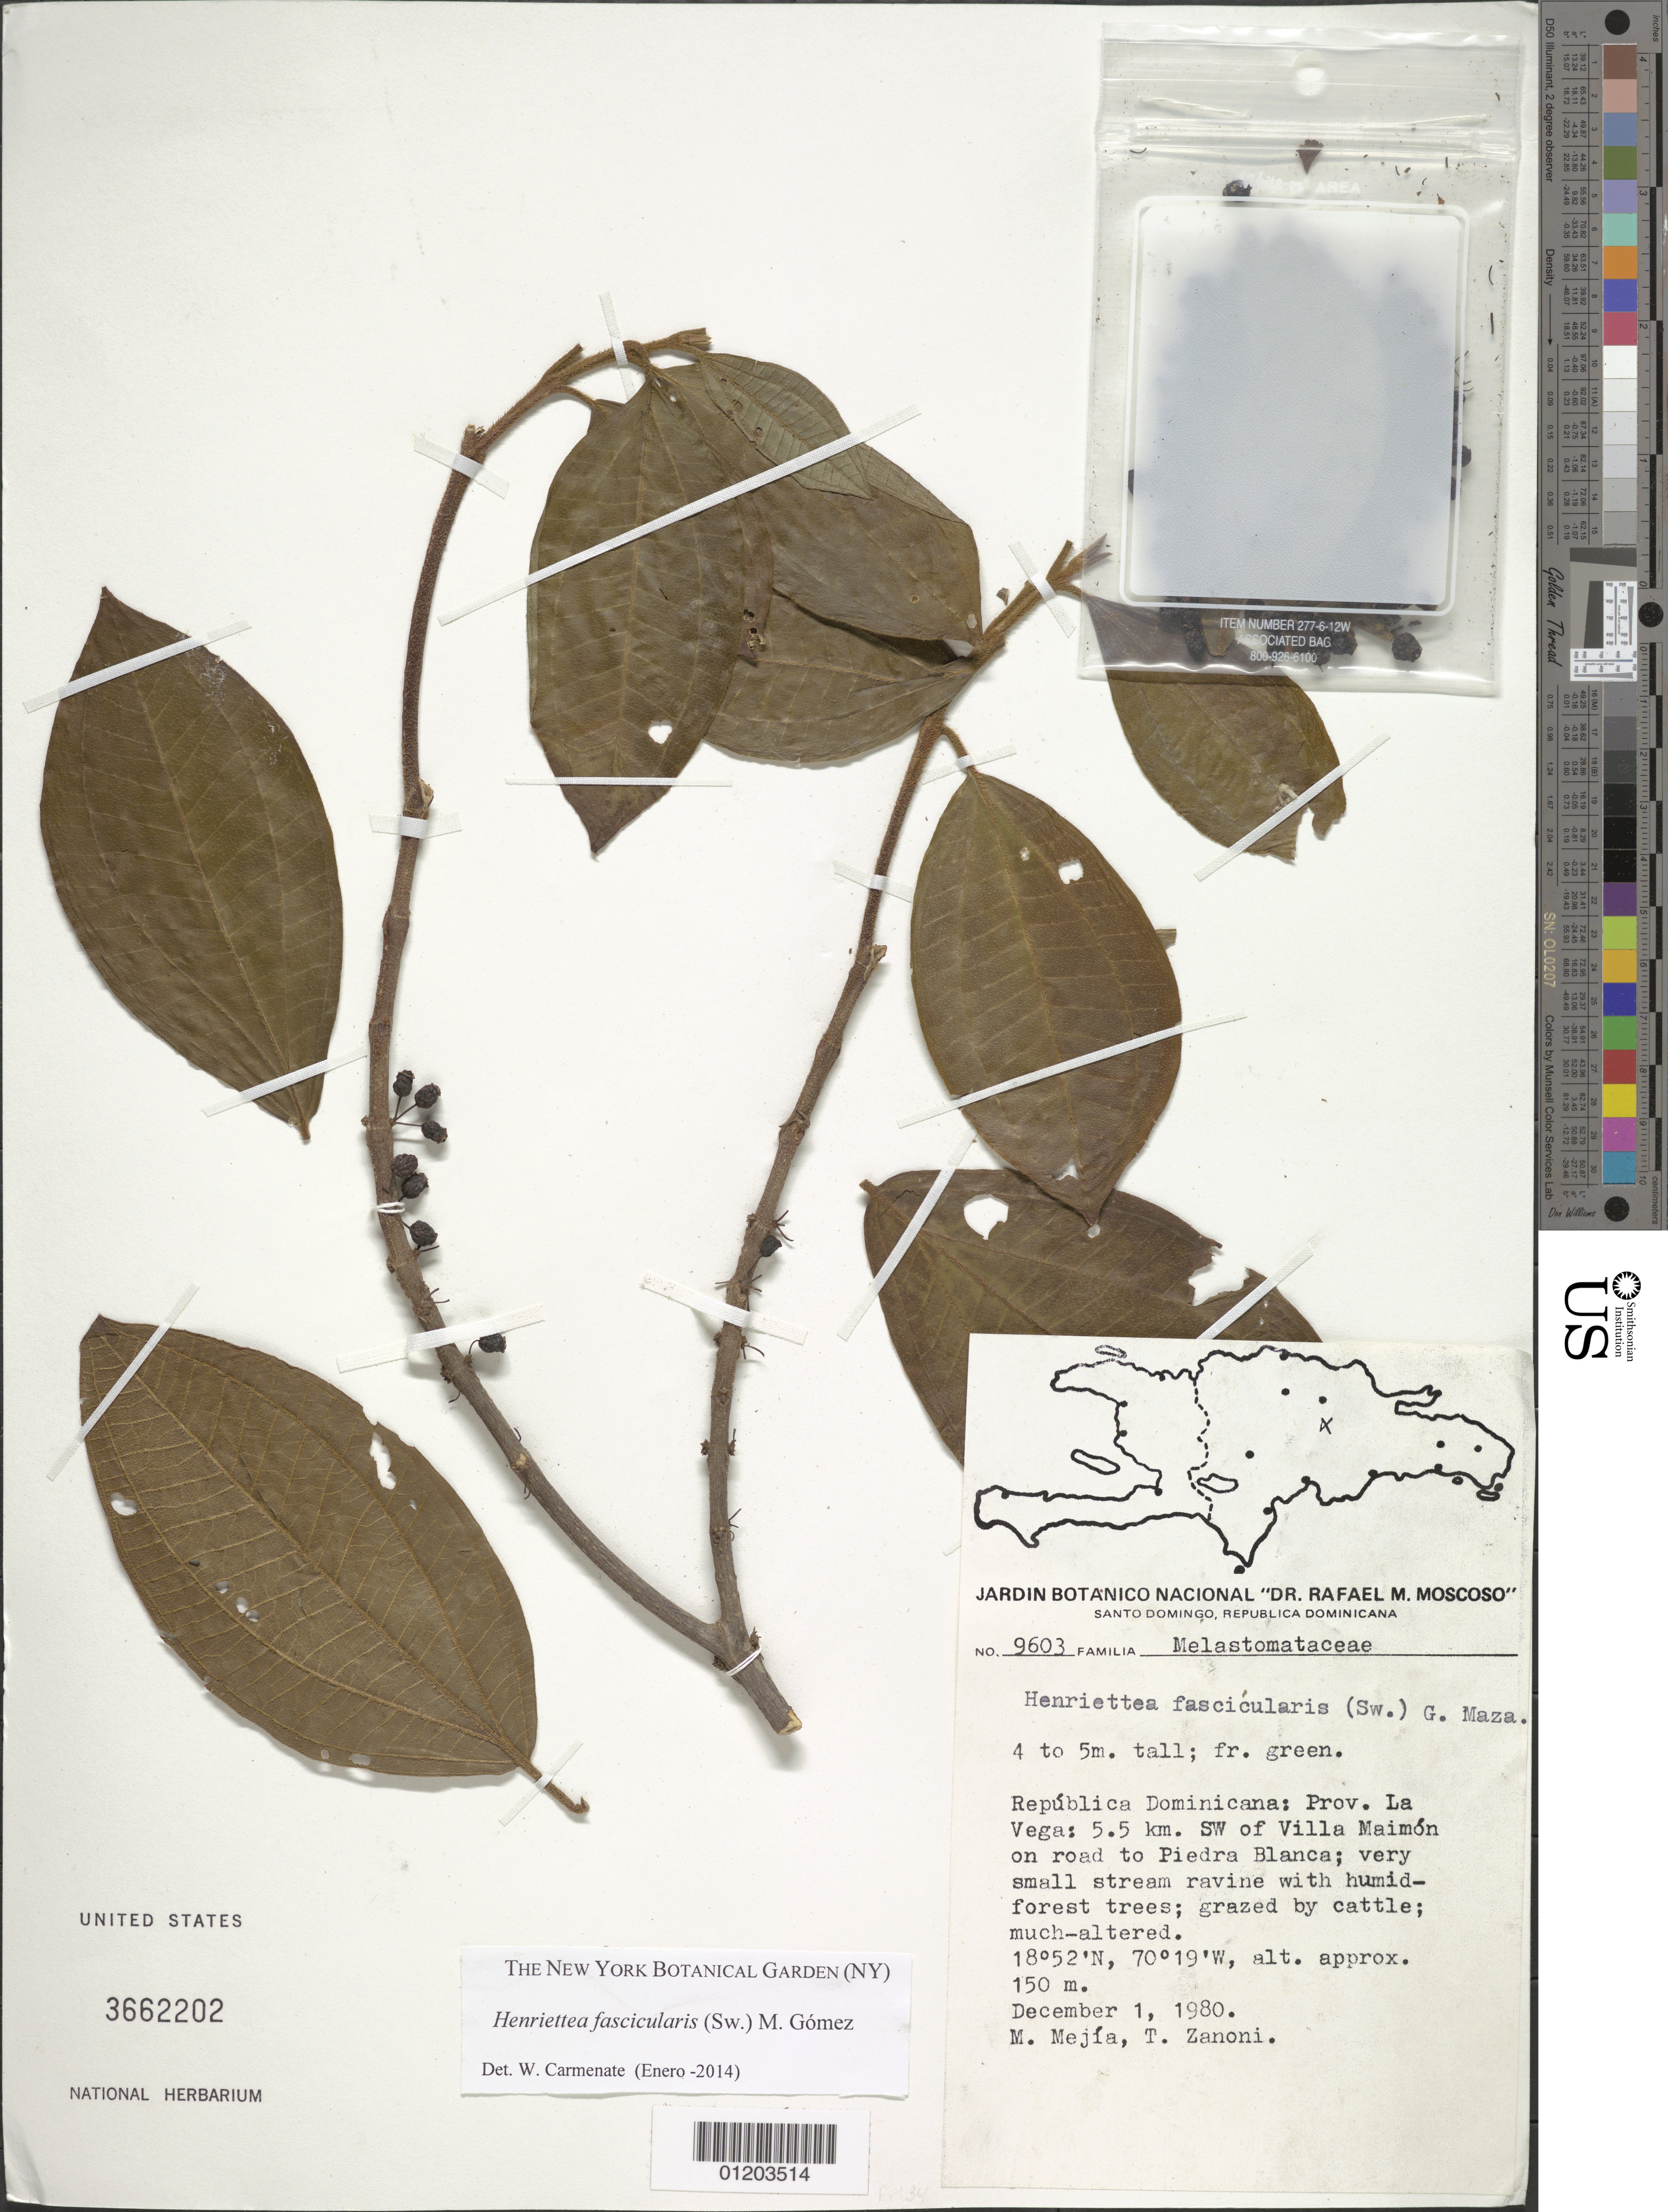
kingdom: Plantae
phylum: Tracheophyta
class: Magnoliopsida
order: Myrtales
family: Melastomataceae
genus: Henriettea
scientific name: Henriettea fascicularis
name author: (Sw.) M. Gómez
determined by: Carmenate, W.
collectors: M. Mejia & T. A. Zanoni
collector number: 9603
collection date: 1980-12-01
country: Dominican Republic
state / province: La Vega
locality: Villa Maimón, 5.5 km SW; on road to Piedra Blanca.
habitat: Very small stream ravine with humid forest trees; grazed by cattle; much altered.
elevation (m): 150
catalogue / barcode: US 3662202